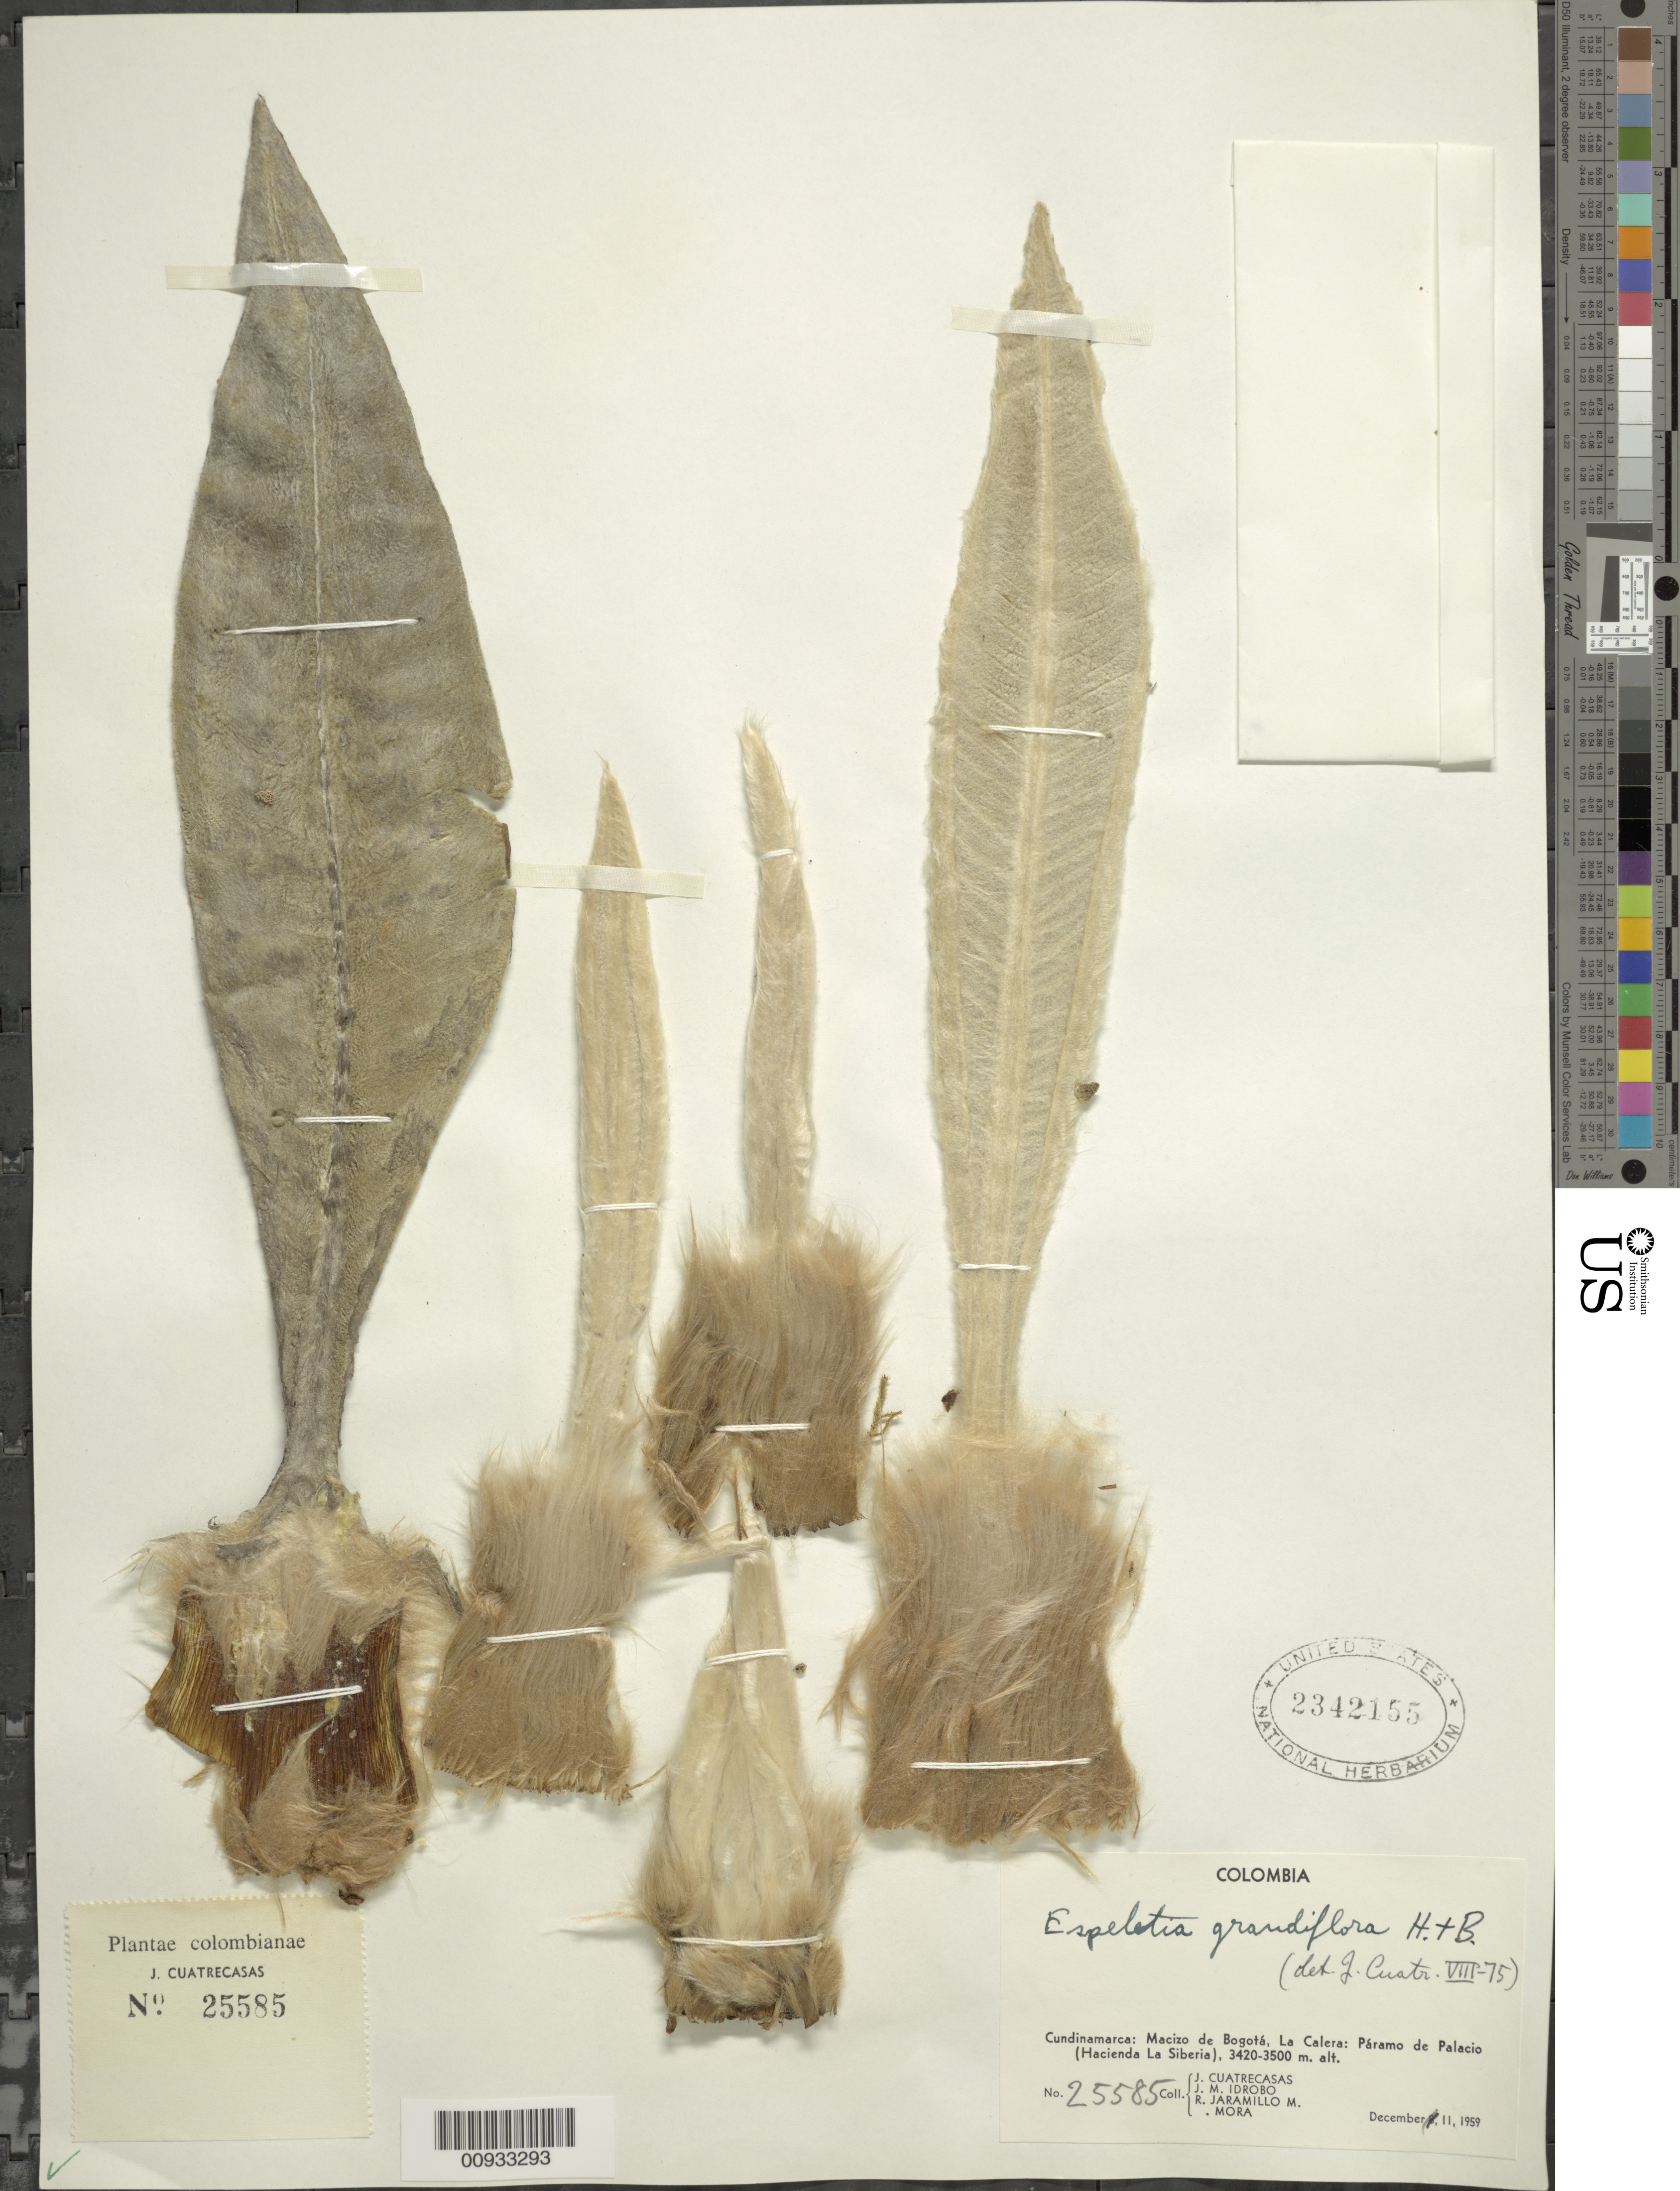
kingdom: Plantae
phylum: Tracheophyta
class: Magnoliopsida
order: Asterales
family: Asteraceae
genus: Espeletia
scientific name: Espeletia grandiflora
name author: Humb. & Bonpl.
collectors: J. Cuatrecasas, J. M. Idrobo, R. Jaramillo M. & Mora, --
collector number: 25585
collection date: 1959-12-11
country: Colombia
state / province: Cundinamarca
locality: Macizo de Bogota, La Calera: Paramo de Palacio (Hacienda La Siberia).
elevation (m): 3420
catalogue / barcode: US 2342155